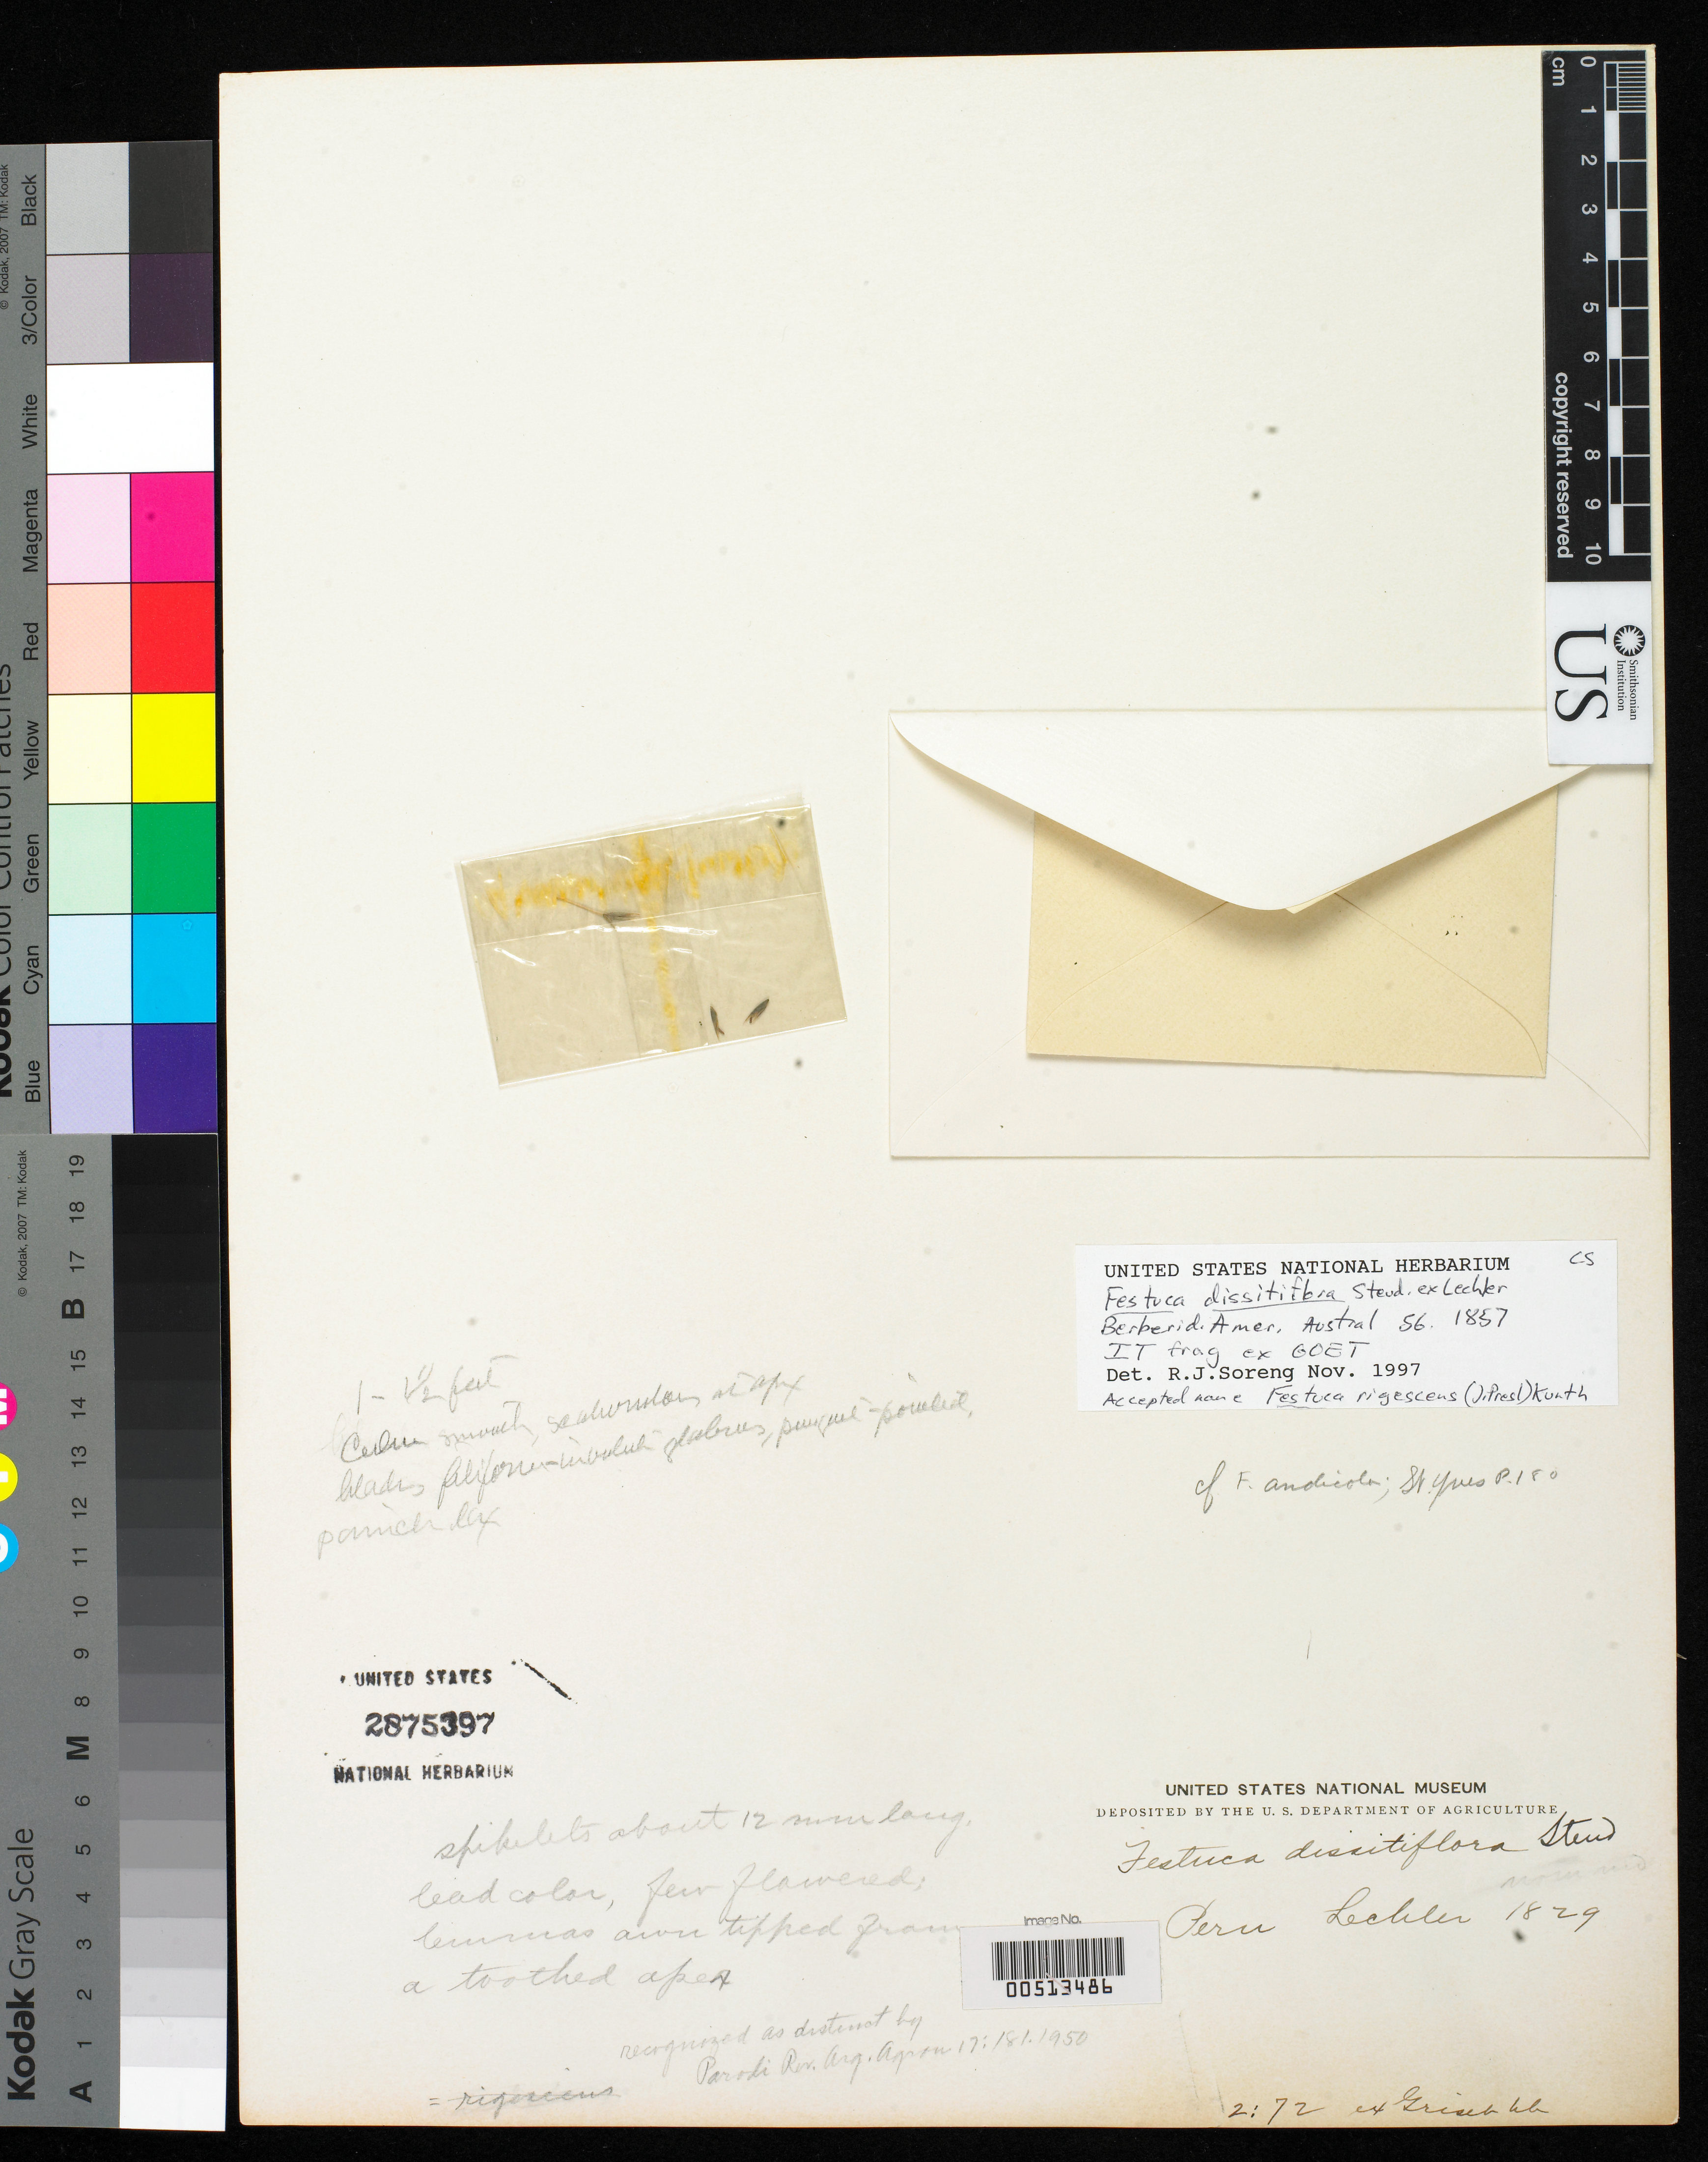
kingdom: Plantae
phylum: Tracheophyta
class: Liliopsida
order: Poales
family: Poaceae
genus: Festuca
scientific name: Festuca dissitiflora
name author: Steud. ex Lech.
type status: Type Fragment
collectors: W. Lechler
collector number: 1829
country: Peru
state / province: San Martín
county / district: Mariscal Cáceres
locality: Rio Huallaga, margen Derecha del; Balsa Probana; dtto. Tocache Nuevo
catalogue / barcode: US 2875397